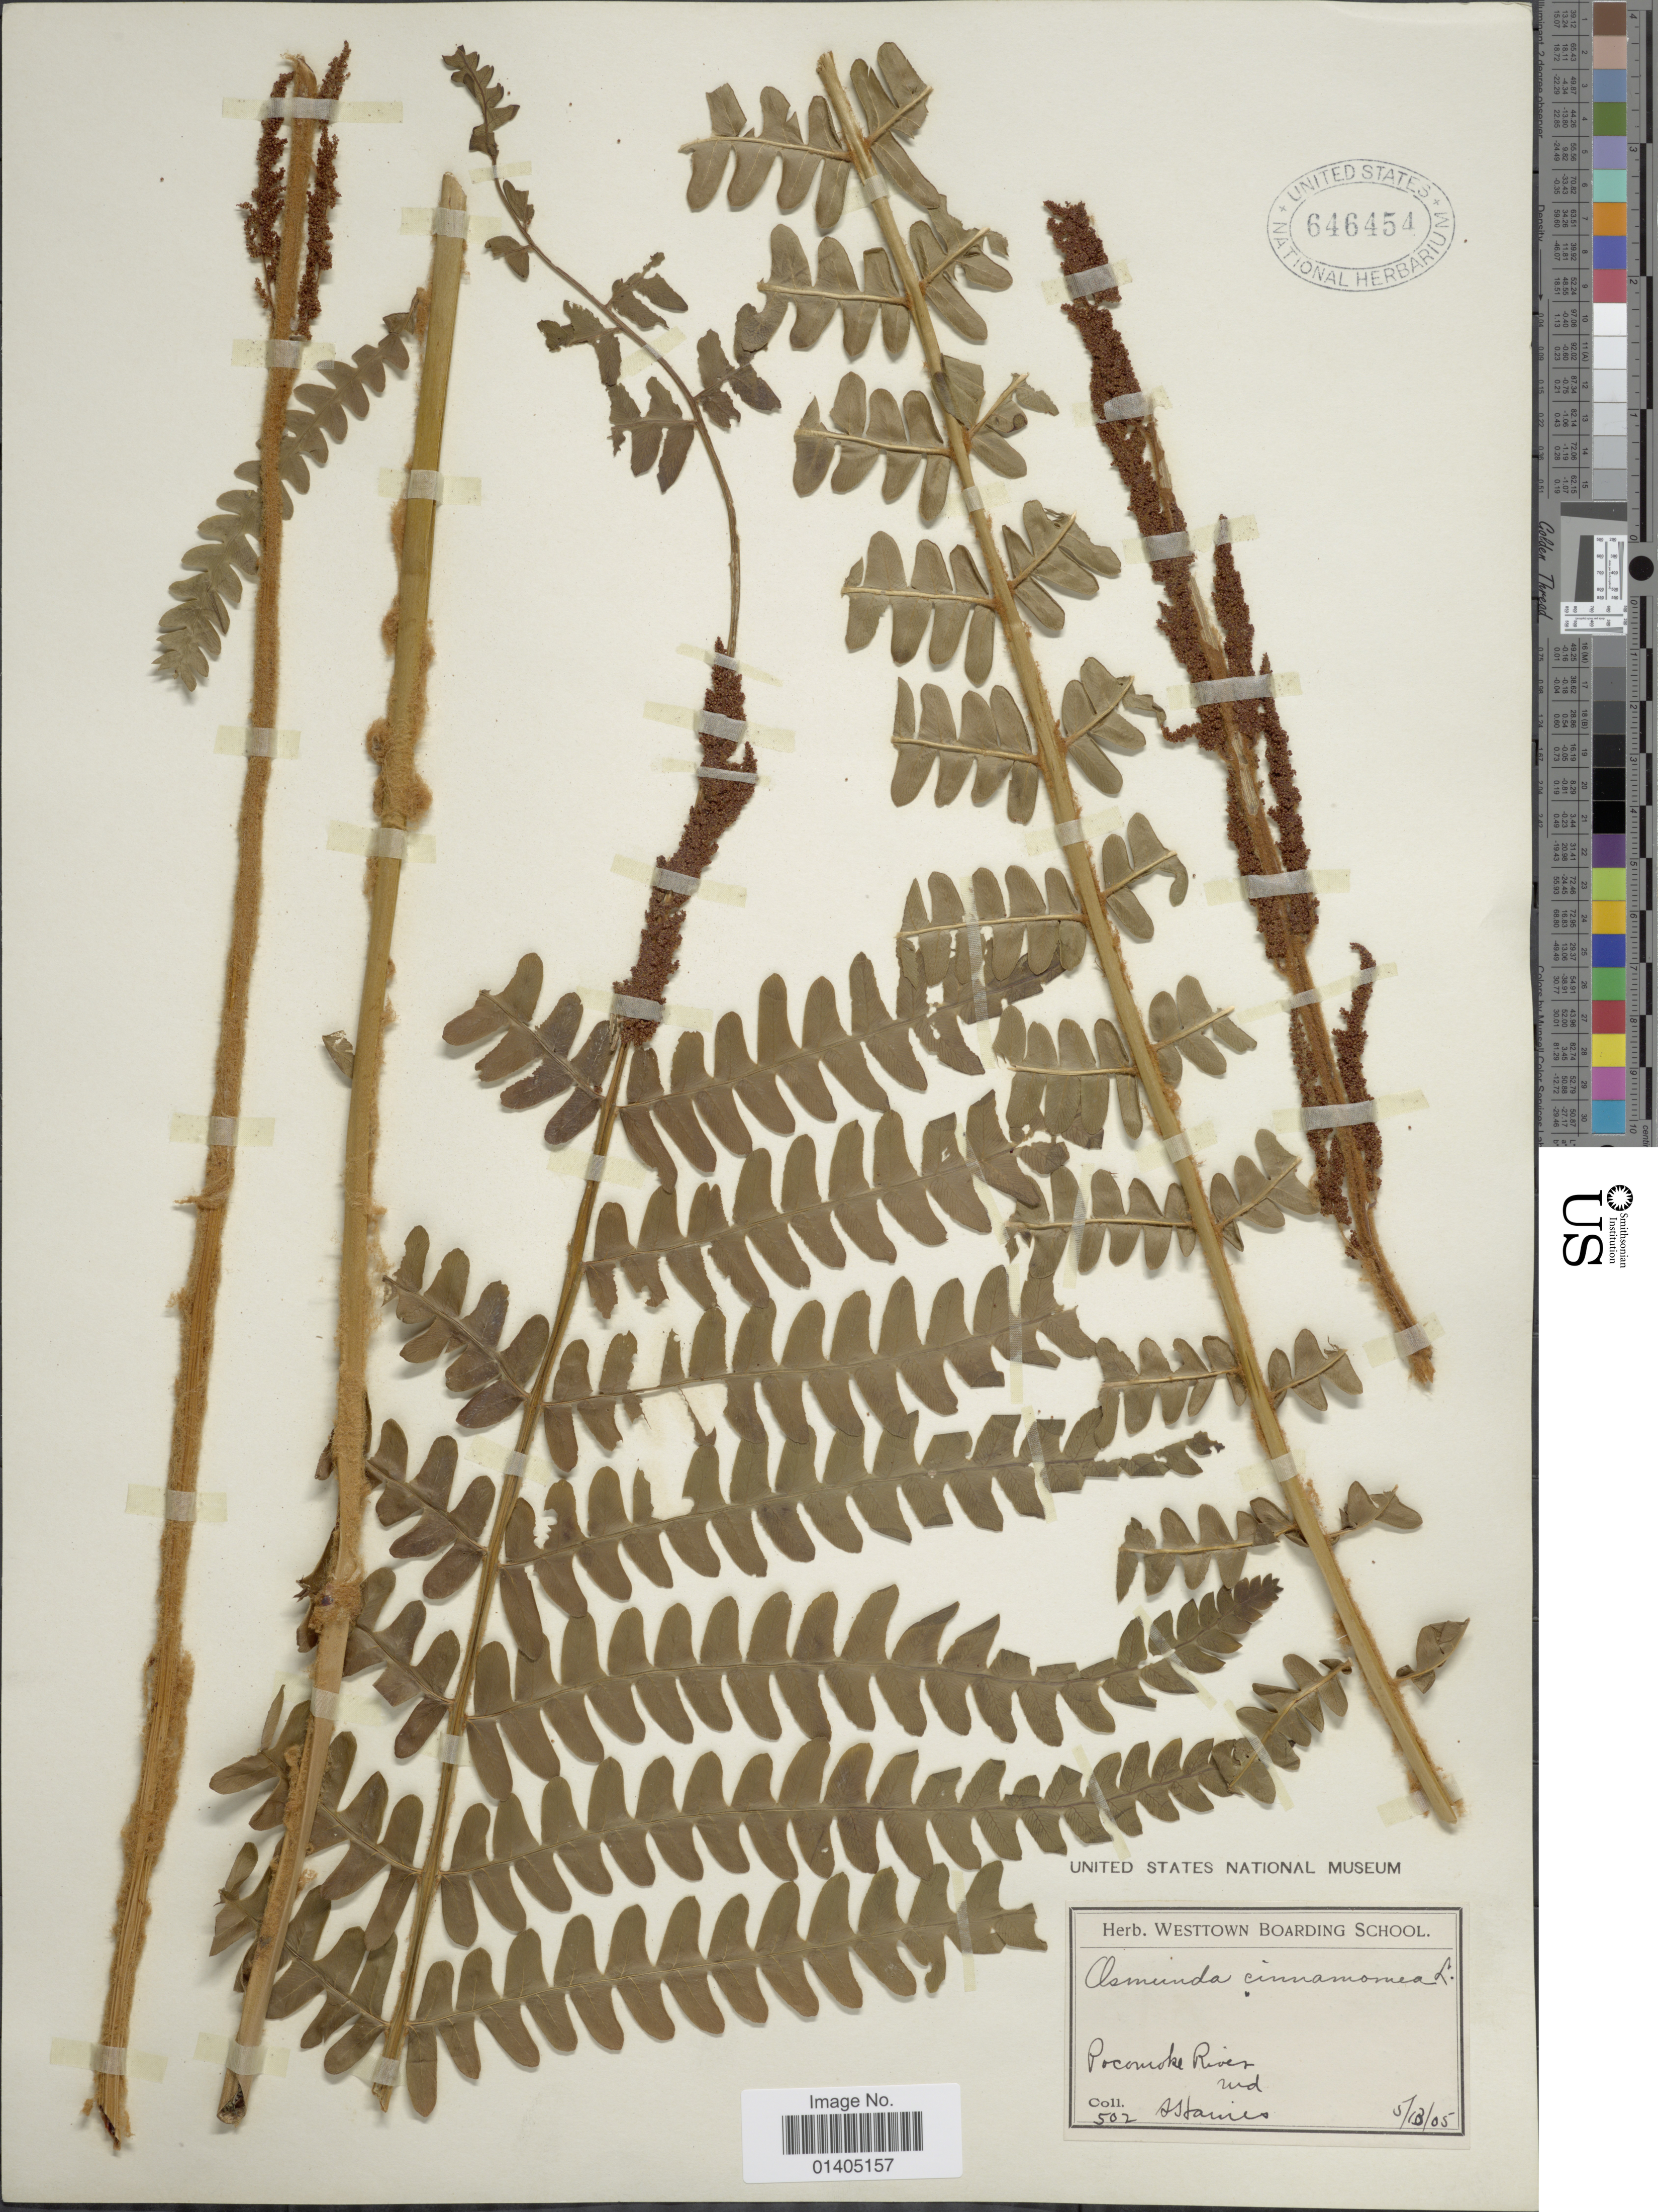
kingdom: Plantae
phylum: Tracheophyta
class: Polypodiopsida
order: Osmundales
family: Osmundaceae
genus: Osmundastrum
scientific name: Osmundastrum cinnamomeum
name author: (L.) C. Presl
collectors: A. Haines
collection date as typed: Transcribed d/m/y: 13/5/5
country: United States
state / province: Maryland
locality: Pocomoke River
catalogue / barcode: US 646454